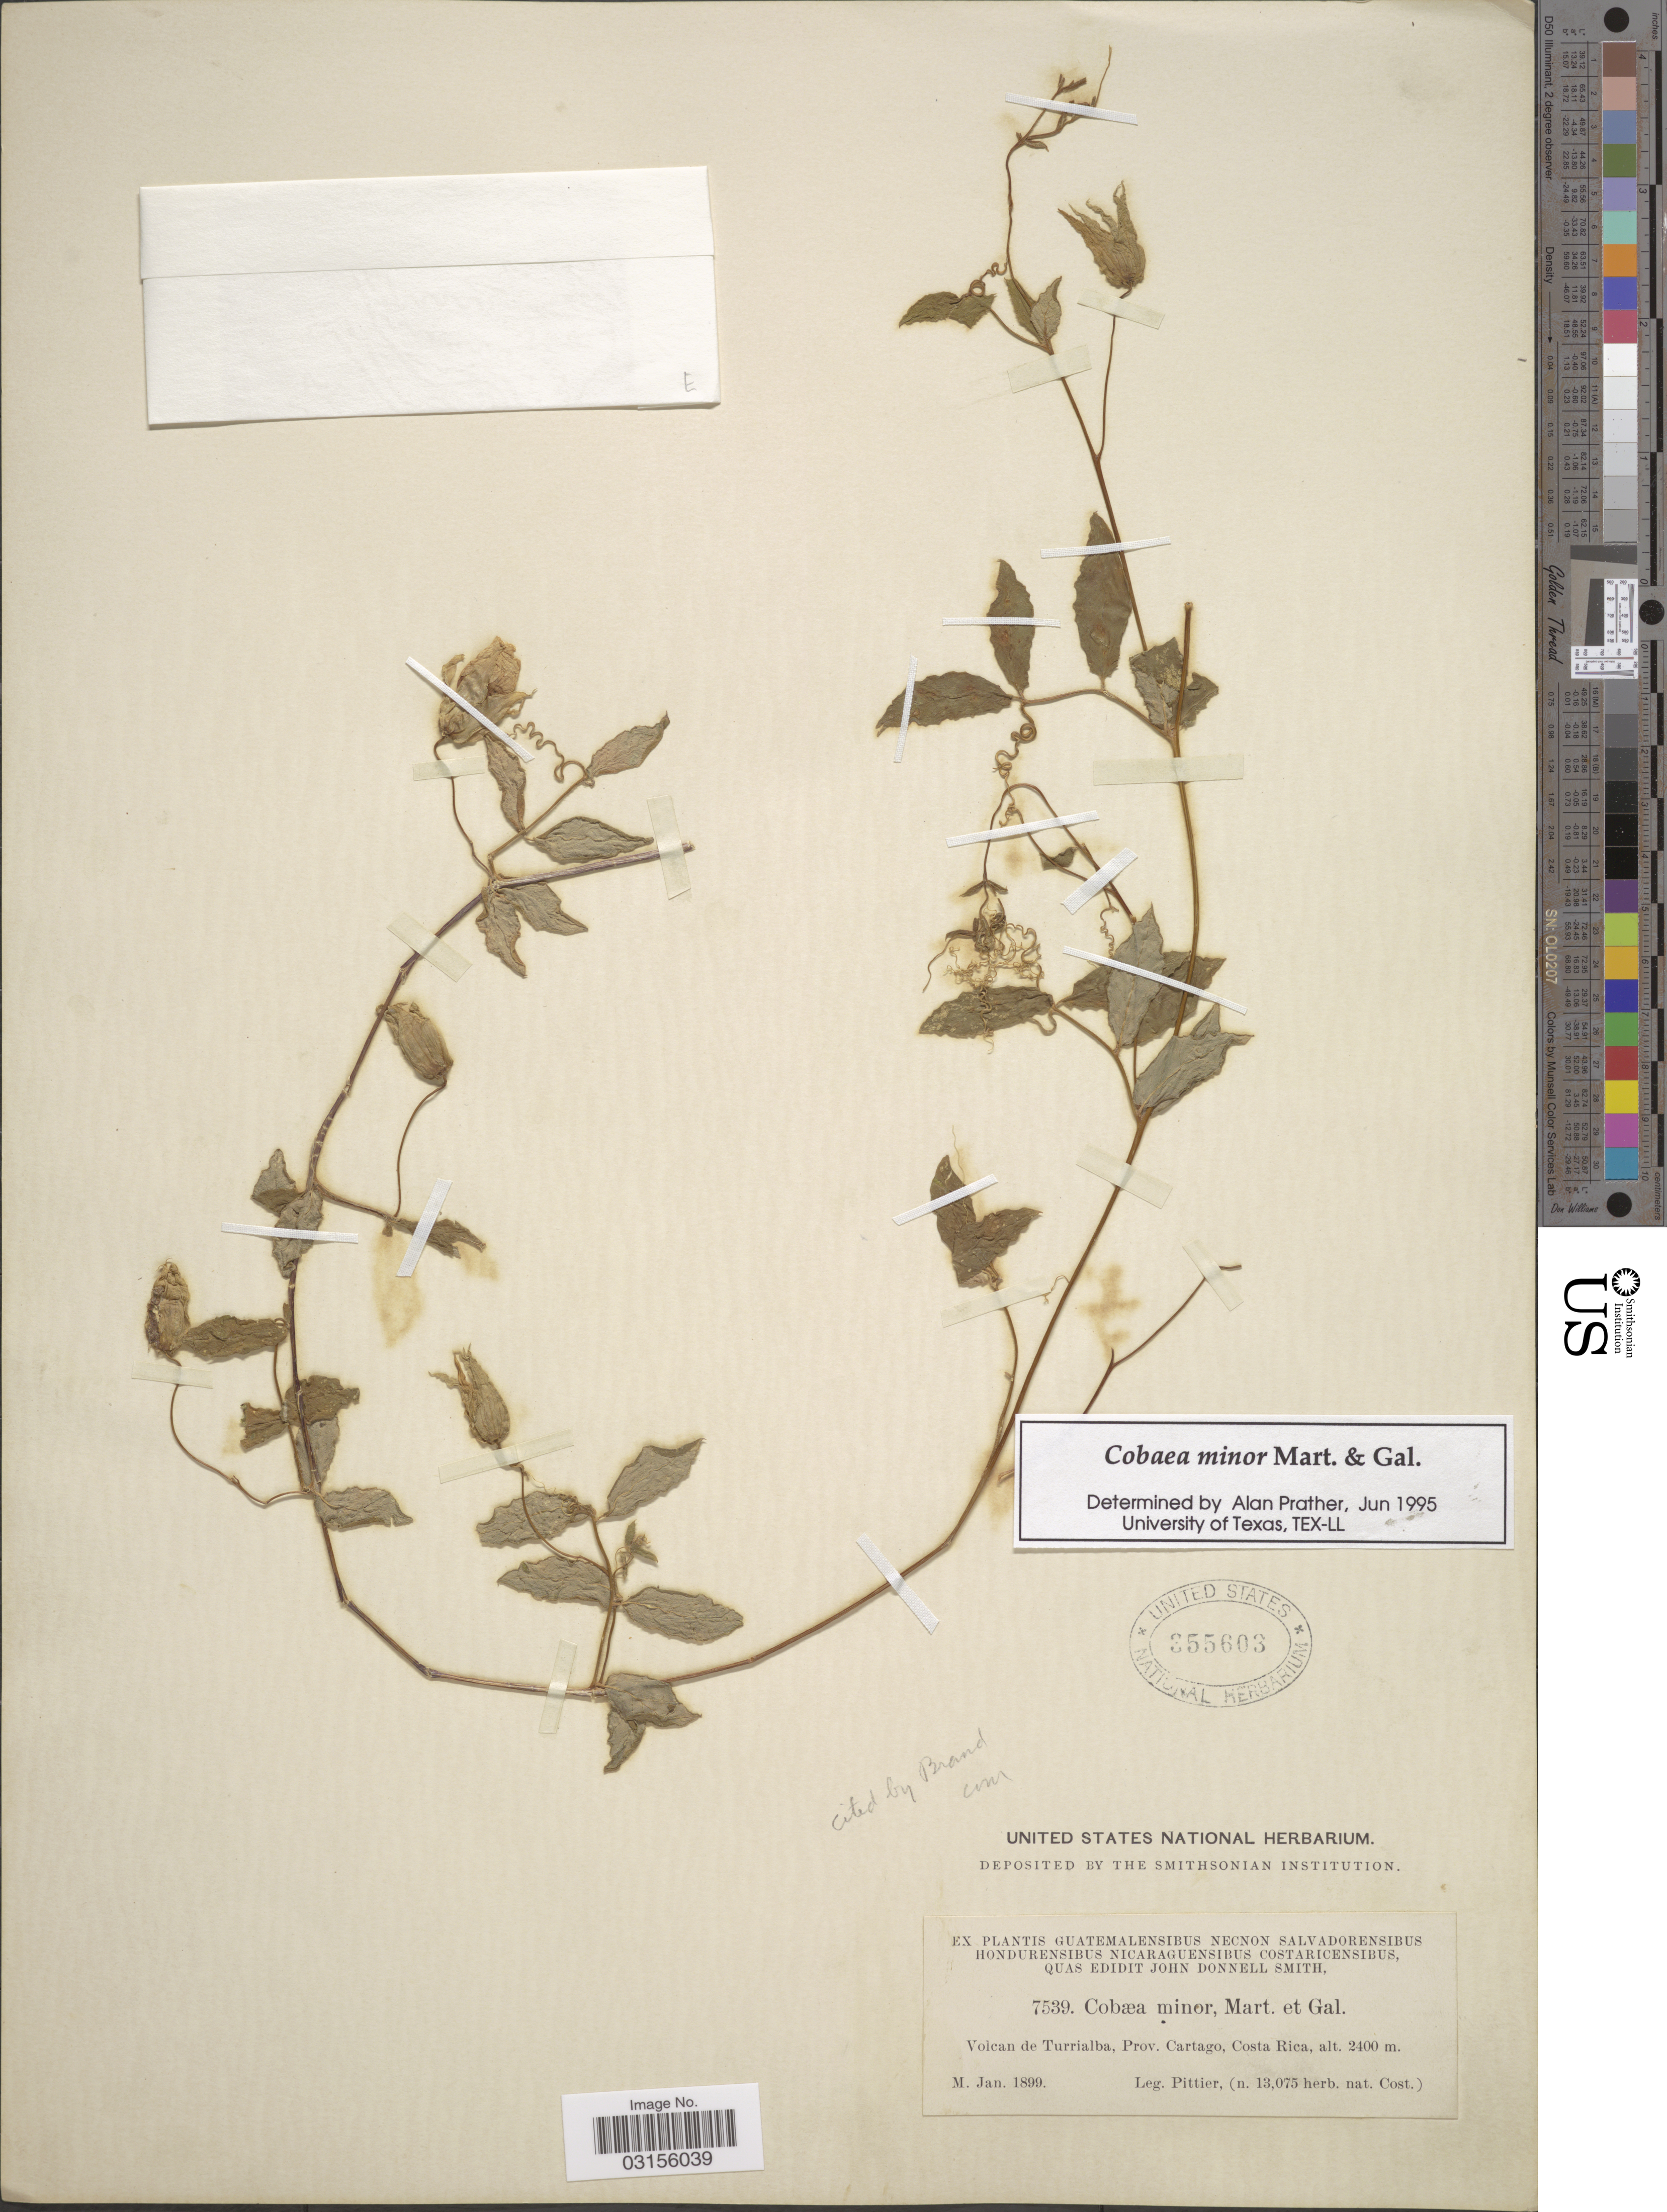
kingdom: Plantae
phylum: Tracheophyta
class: Magnoliopsida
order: Ericales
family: Polemoniaceae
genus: Cobaea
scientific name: Cobaea minor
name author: M. Martens & Galeotti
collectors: Pittier, --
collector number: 7539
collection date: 1899-01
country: Costa Rica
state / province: Cartago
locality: Volcan de Turrialba.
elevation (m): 2400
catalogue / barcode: US 355603